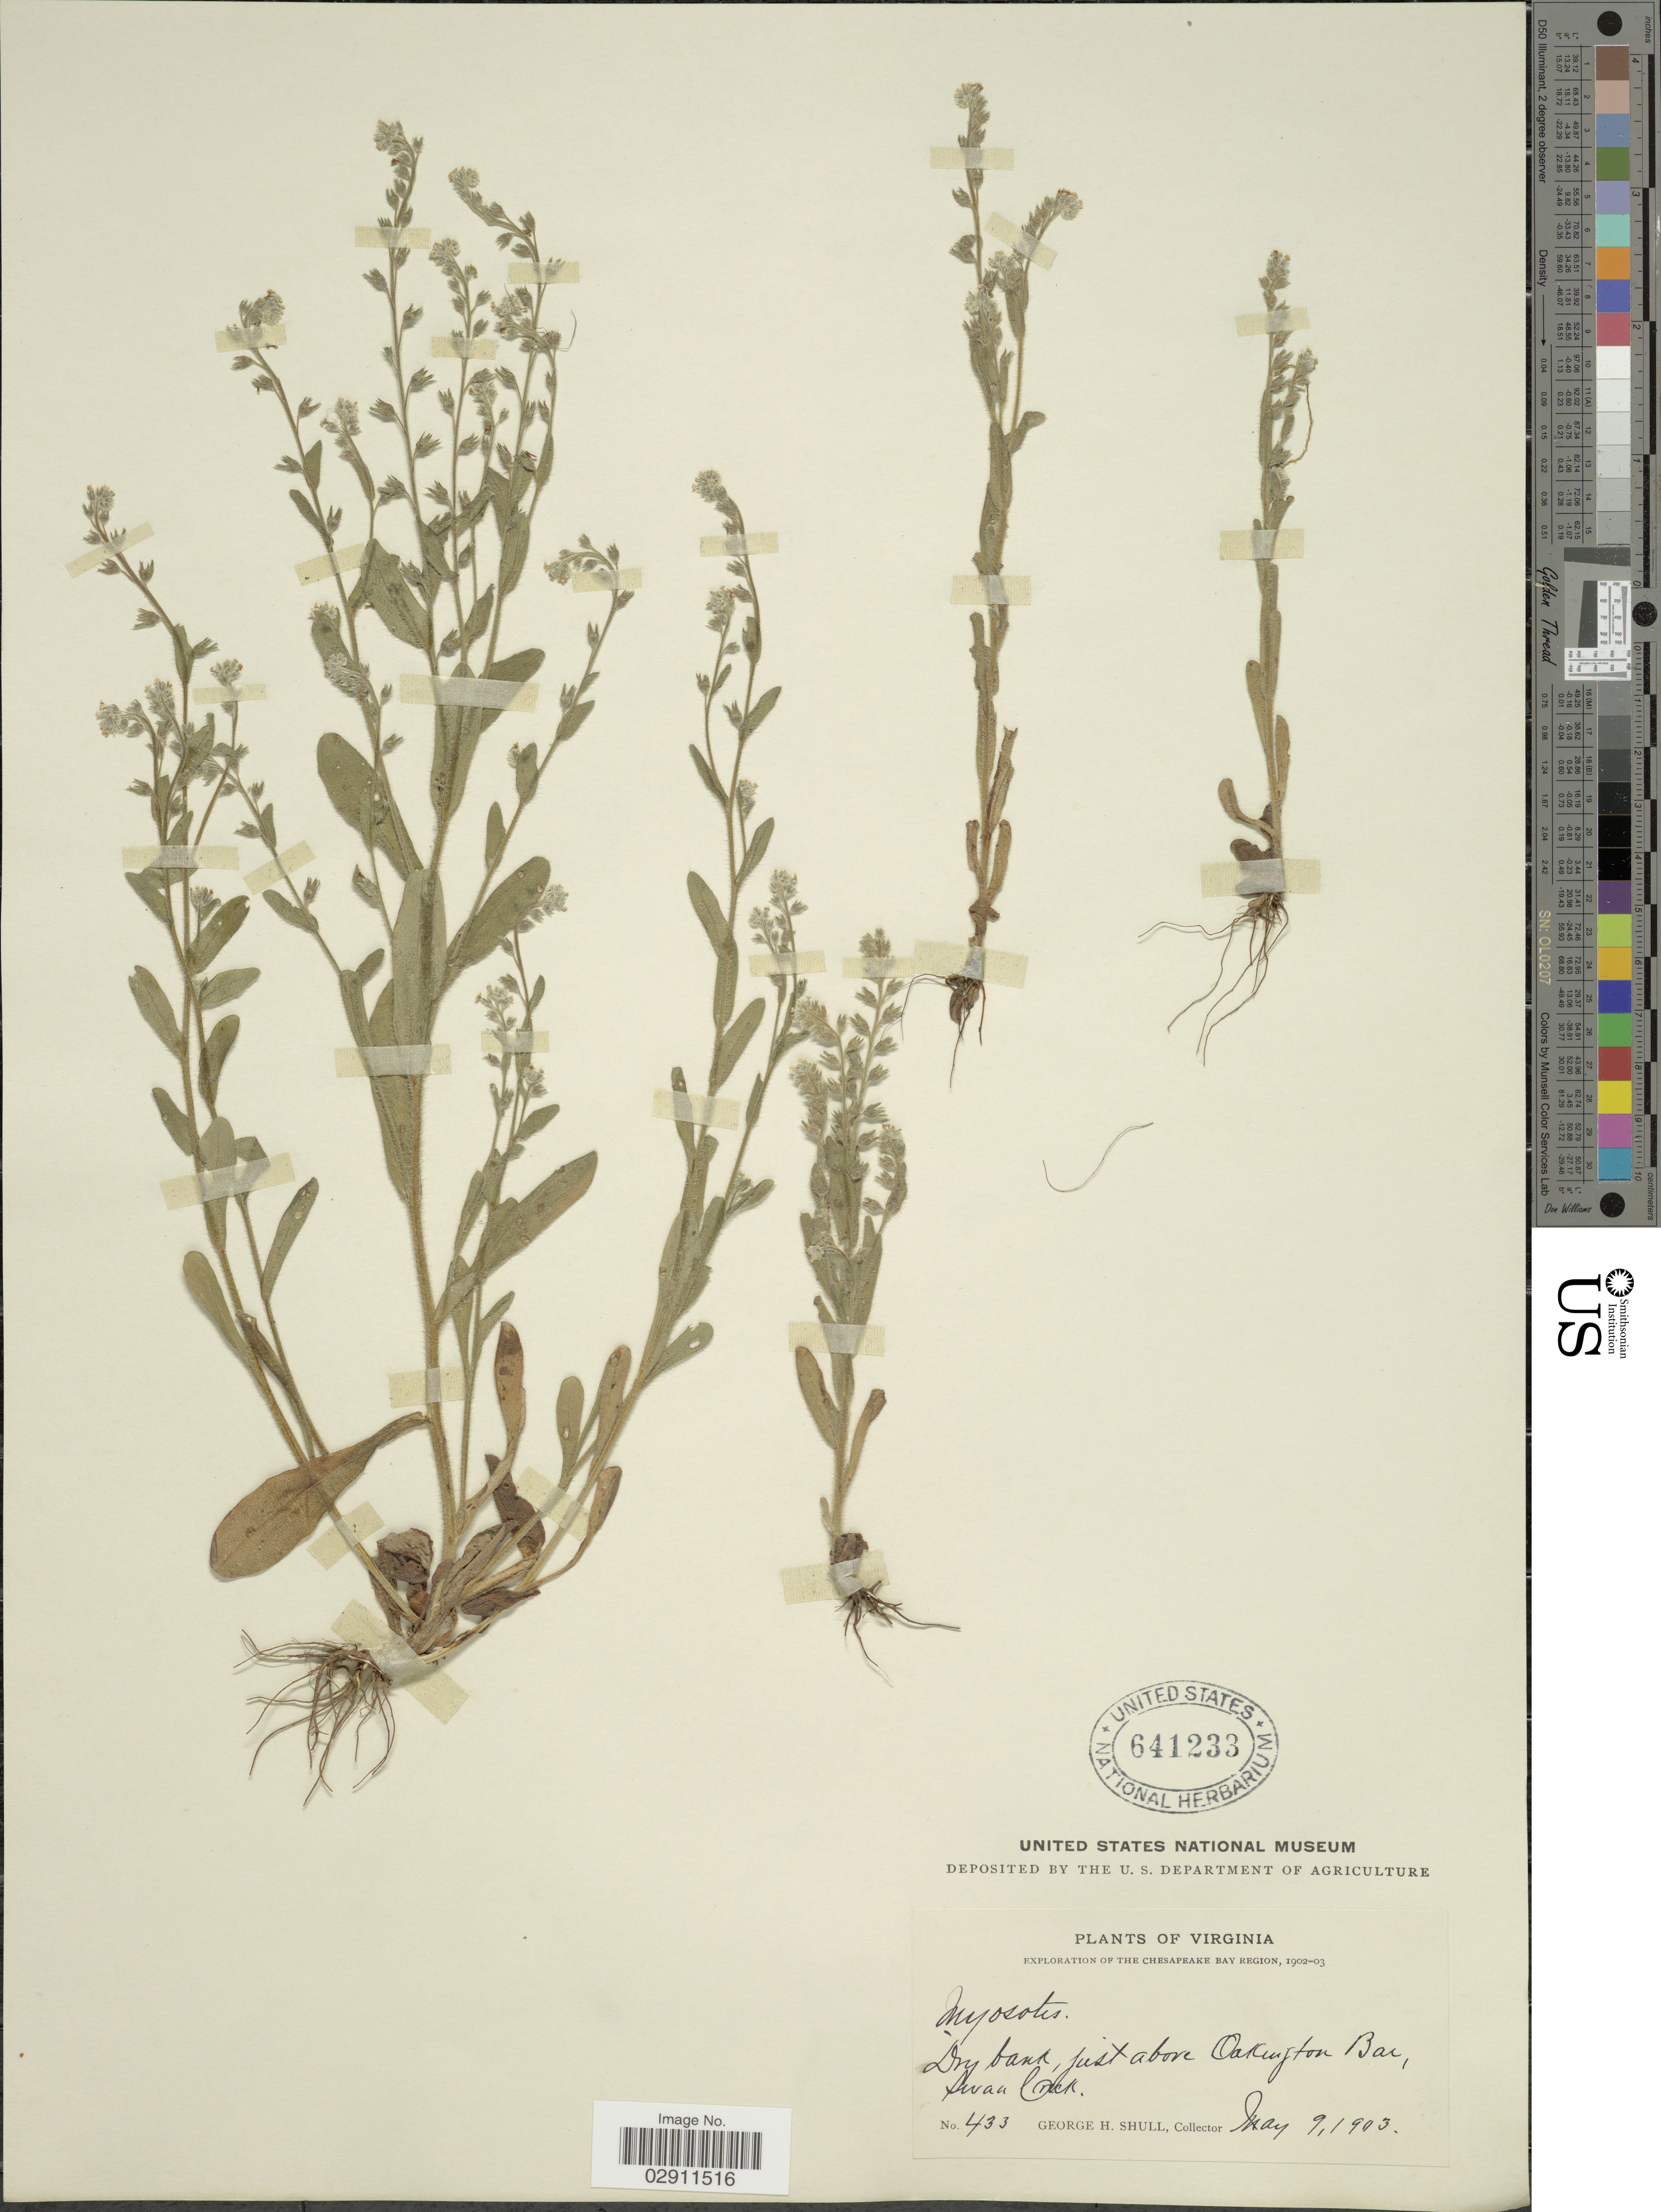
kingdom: Plantae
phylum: Tracheophyta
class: Magnoliopsida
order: Boraginales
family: Boraginaceae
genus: Myosotis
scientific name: Myosotis verna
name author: Nutt.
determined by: Goldman, Doug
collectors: G. H. Shull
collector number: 433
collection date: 1903-05-09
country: United States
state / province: Virginia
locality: Just above Oakington Bar, Swan Creek.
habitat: Dry bank.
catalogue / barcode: US 641233